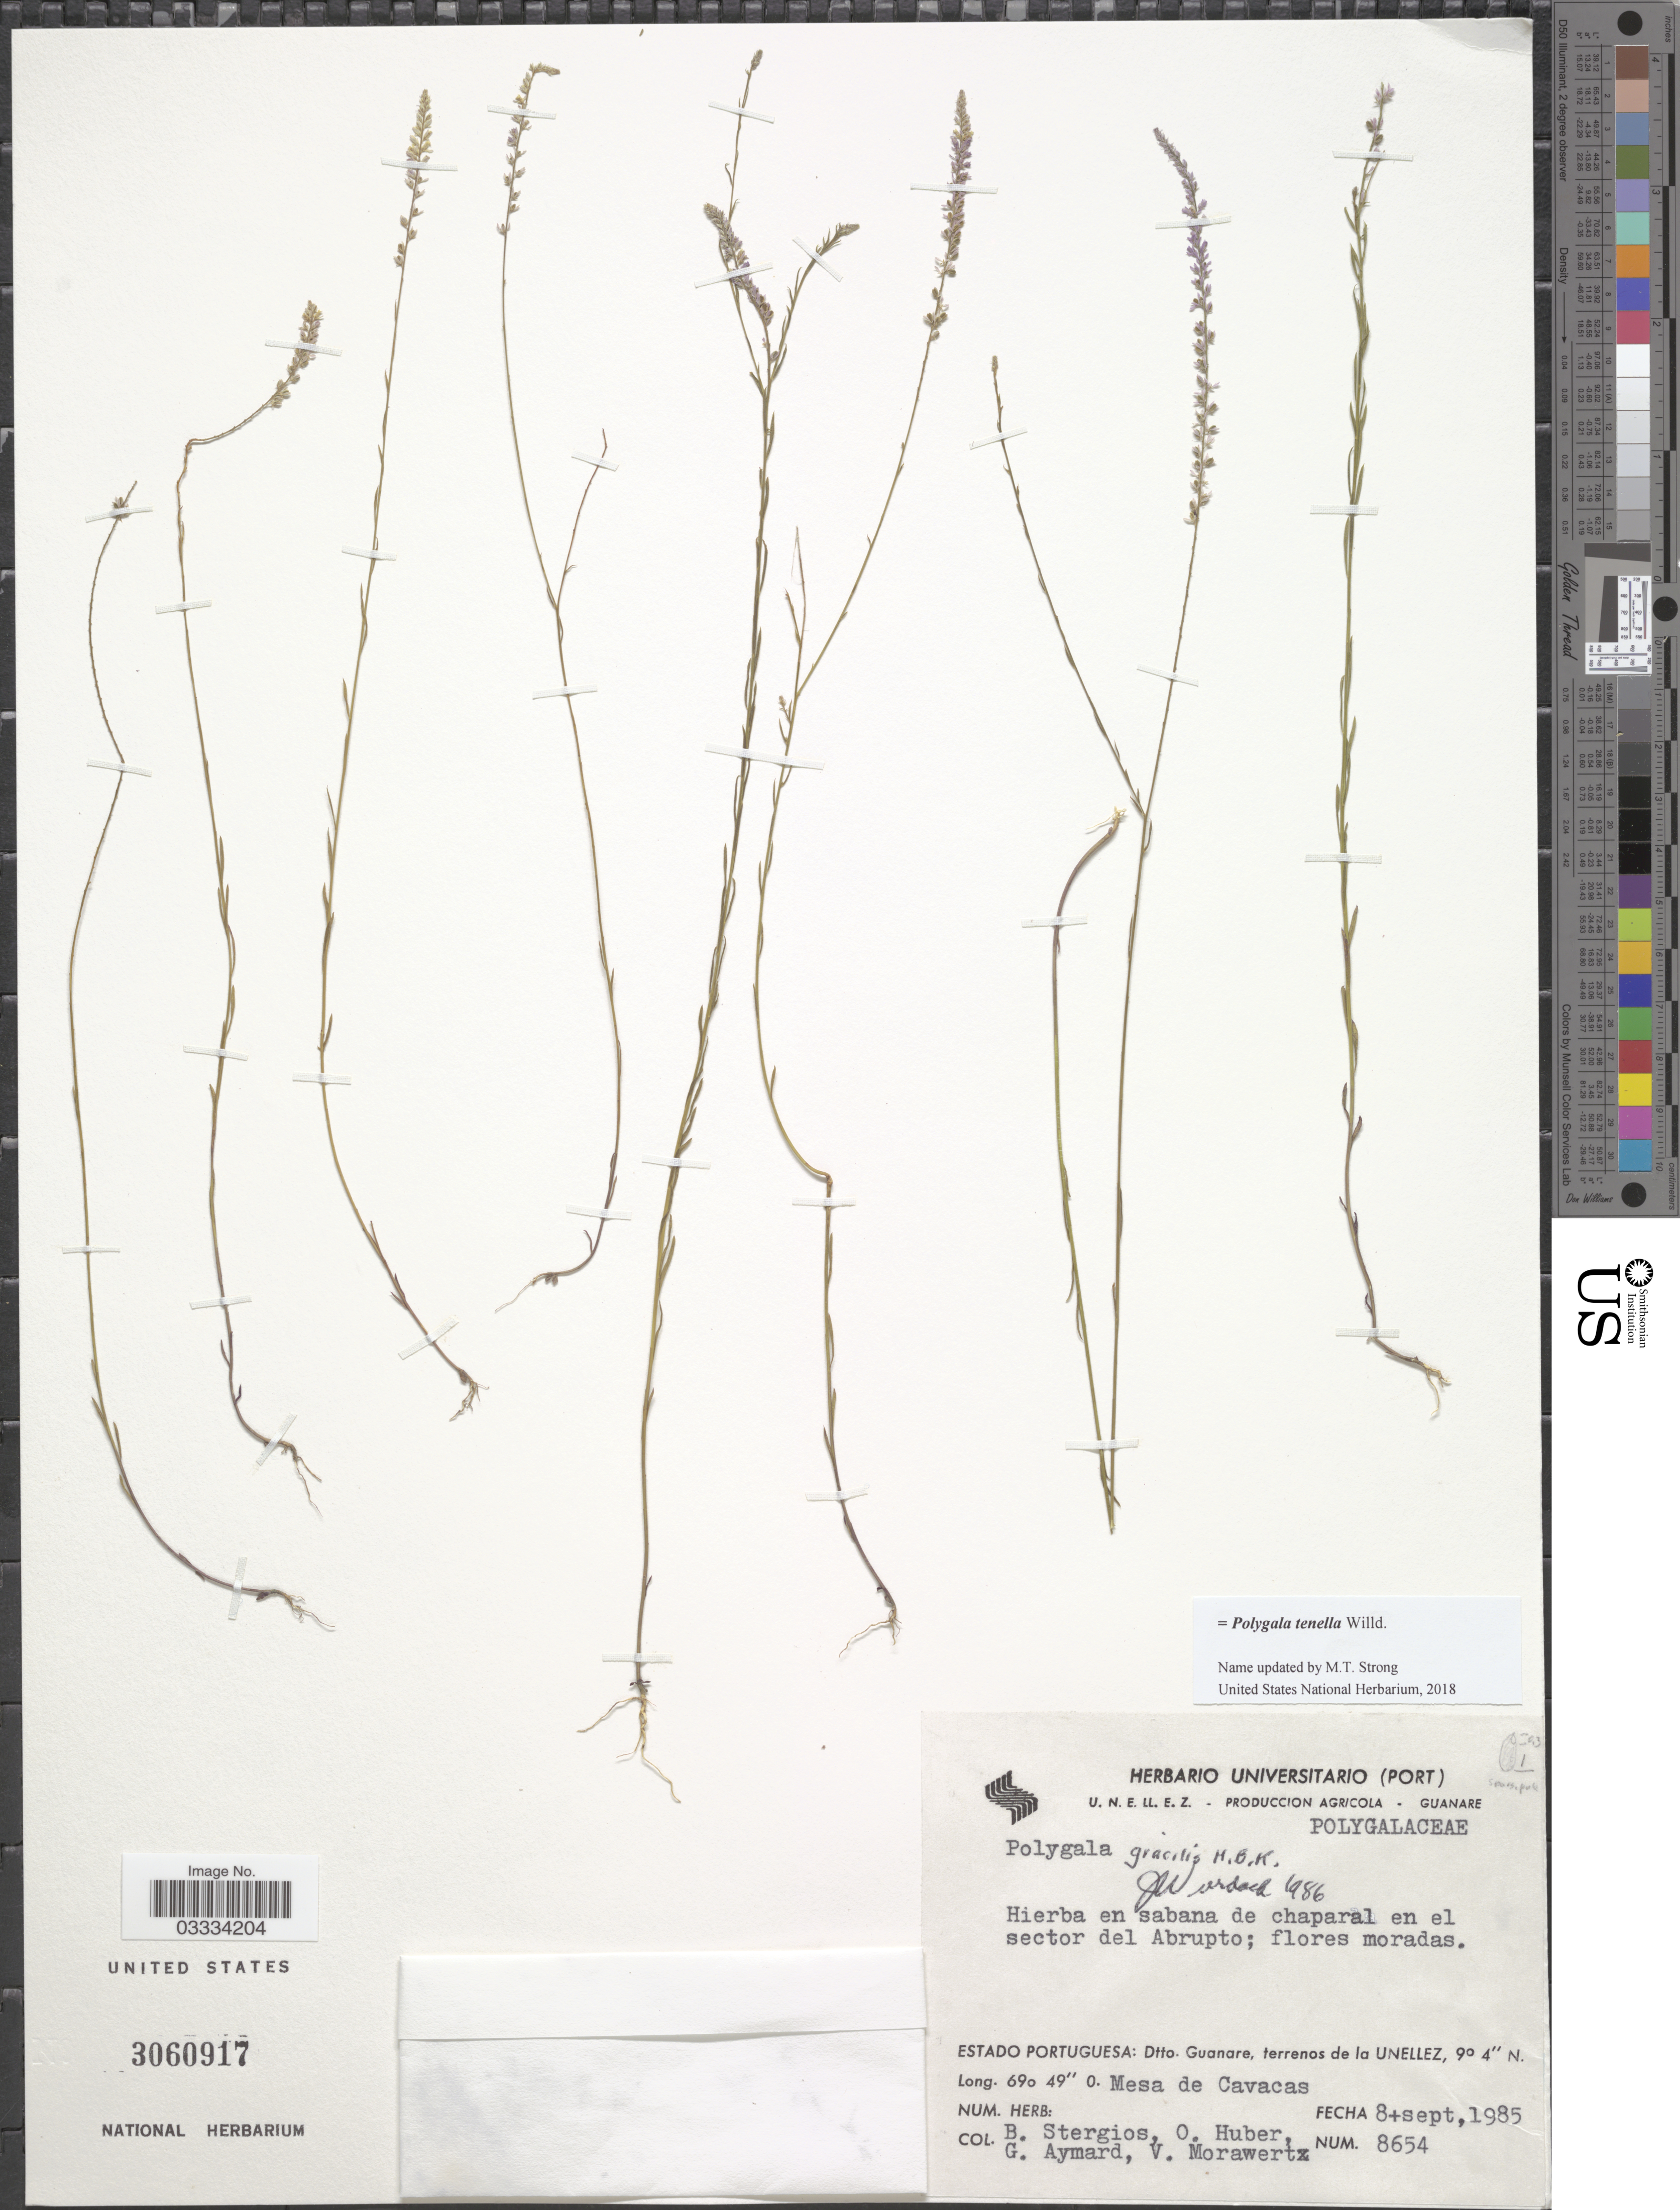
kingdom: Plantae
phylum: Tracheophyta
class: Magnoliopsida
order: Fabales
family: Polygalaceae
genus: Polygala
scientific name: Polygala tenella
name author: Willd.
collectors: B. G. Stergios, O. Huber, G. A. Aymard & W. Morawetz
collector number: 8654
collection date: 1985-09-08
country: Venezuela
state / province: Portuguesa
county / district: Guanare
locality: Terrenos de la UNELLEZ. Mesa de Cavacas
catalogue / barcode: US 3060917